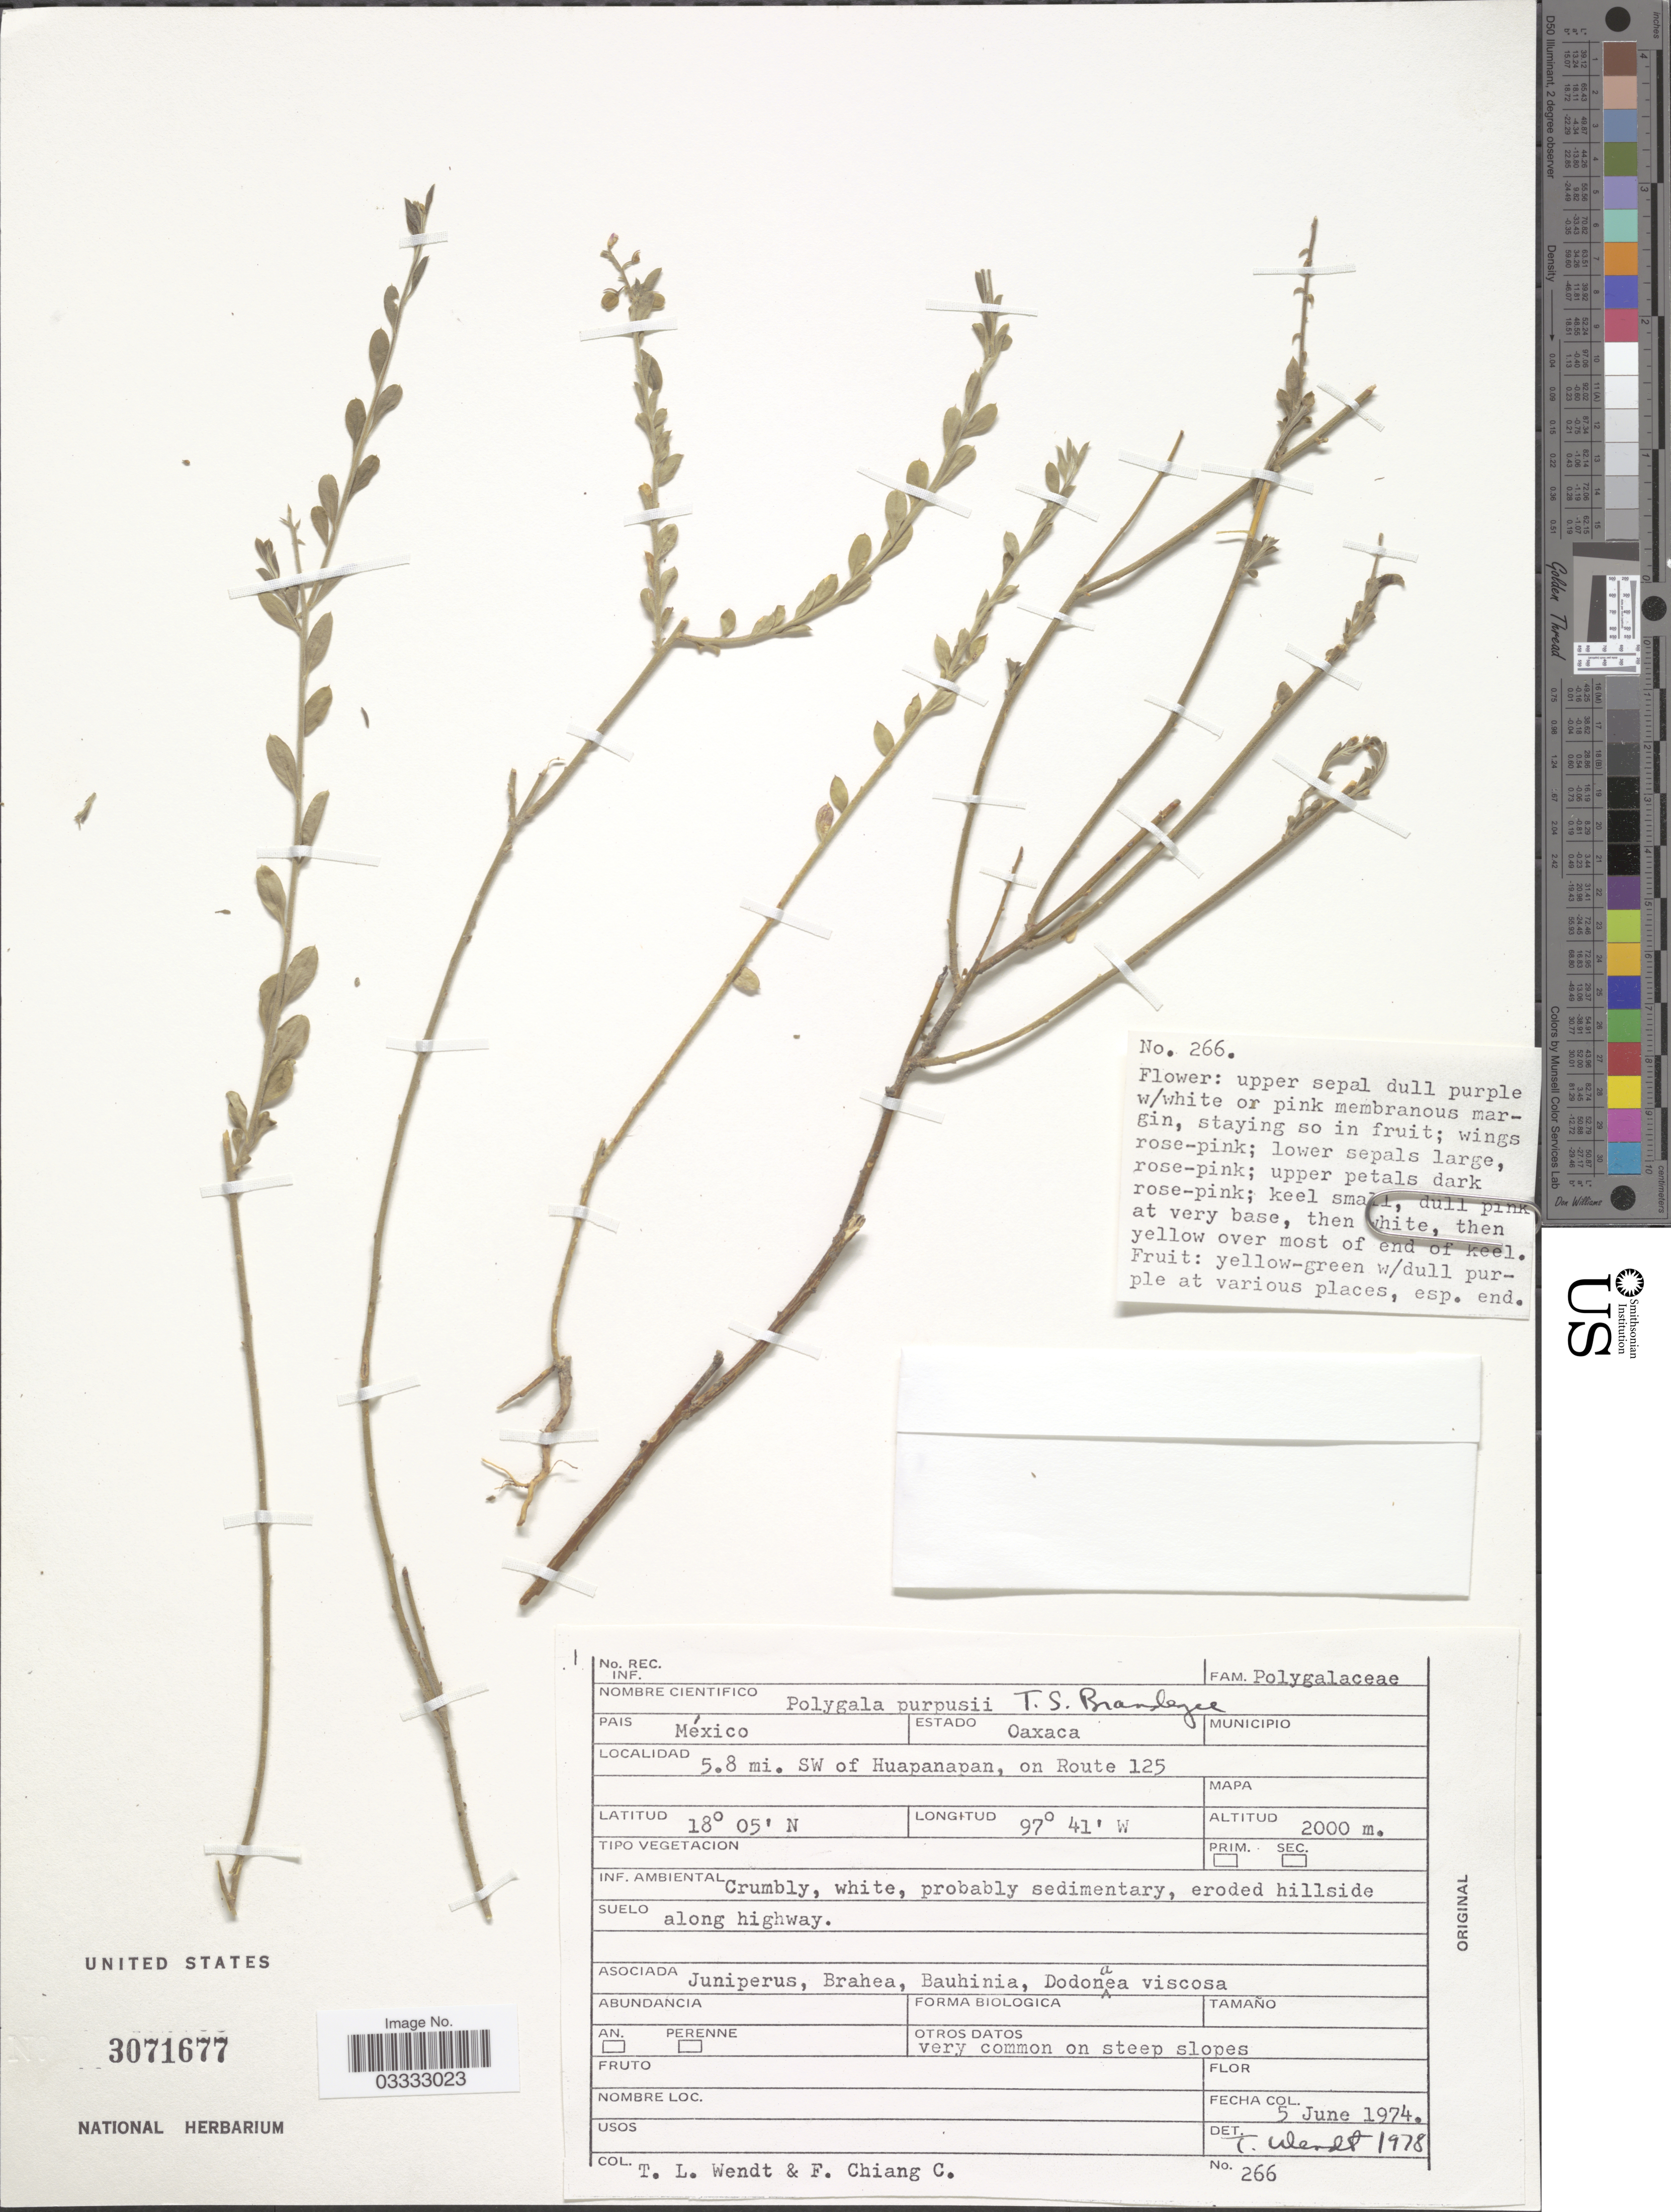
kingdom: Plantae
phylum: Tracheophyta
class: Magnoliopsida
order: Fabales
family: Polygalaceae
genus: Rhinotropis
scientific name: Rhinotropis purpusii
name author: (K. Brandegee) J.R. Abbott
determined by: Strong, Mark T., (BOT), Smithsonian Institution - National Museum of Natural History (UNITED STATES)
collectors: T. L. Wendt & F. Chiang C.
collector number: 266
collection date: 1974-06-05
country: Mexico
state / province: Oaxaca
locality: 5.8 mi. SW of Huapanapan, on Route 125.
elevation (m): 2000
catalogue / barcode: US 3071677